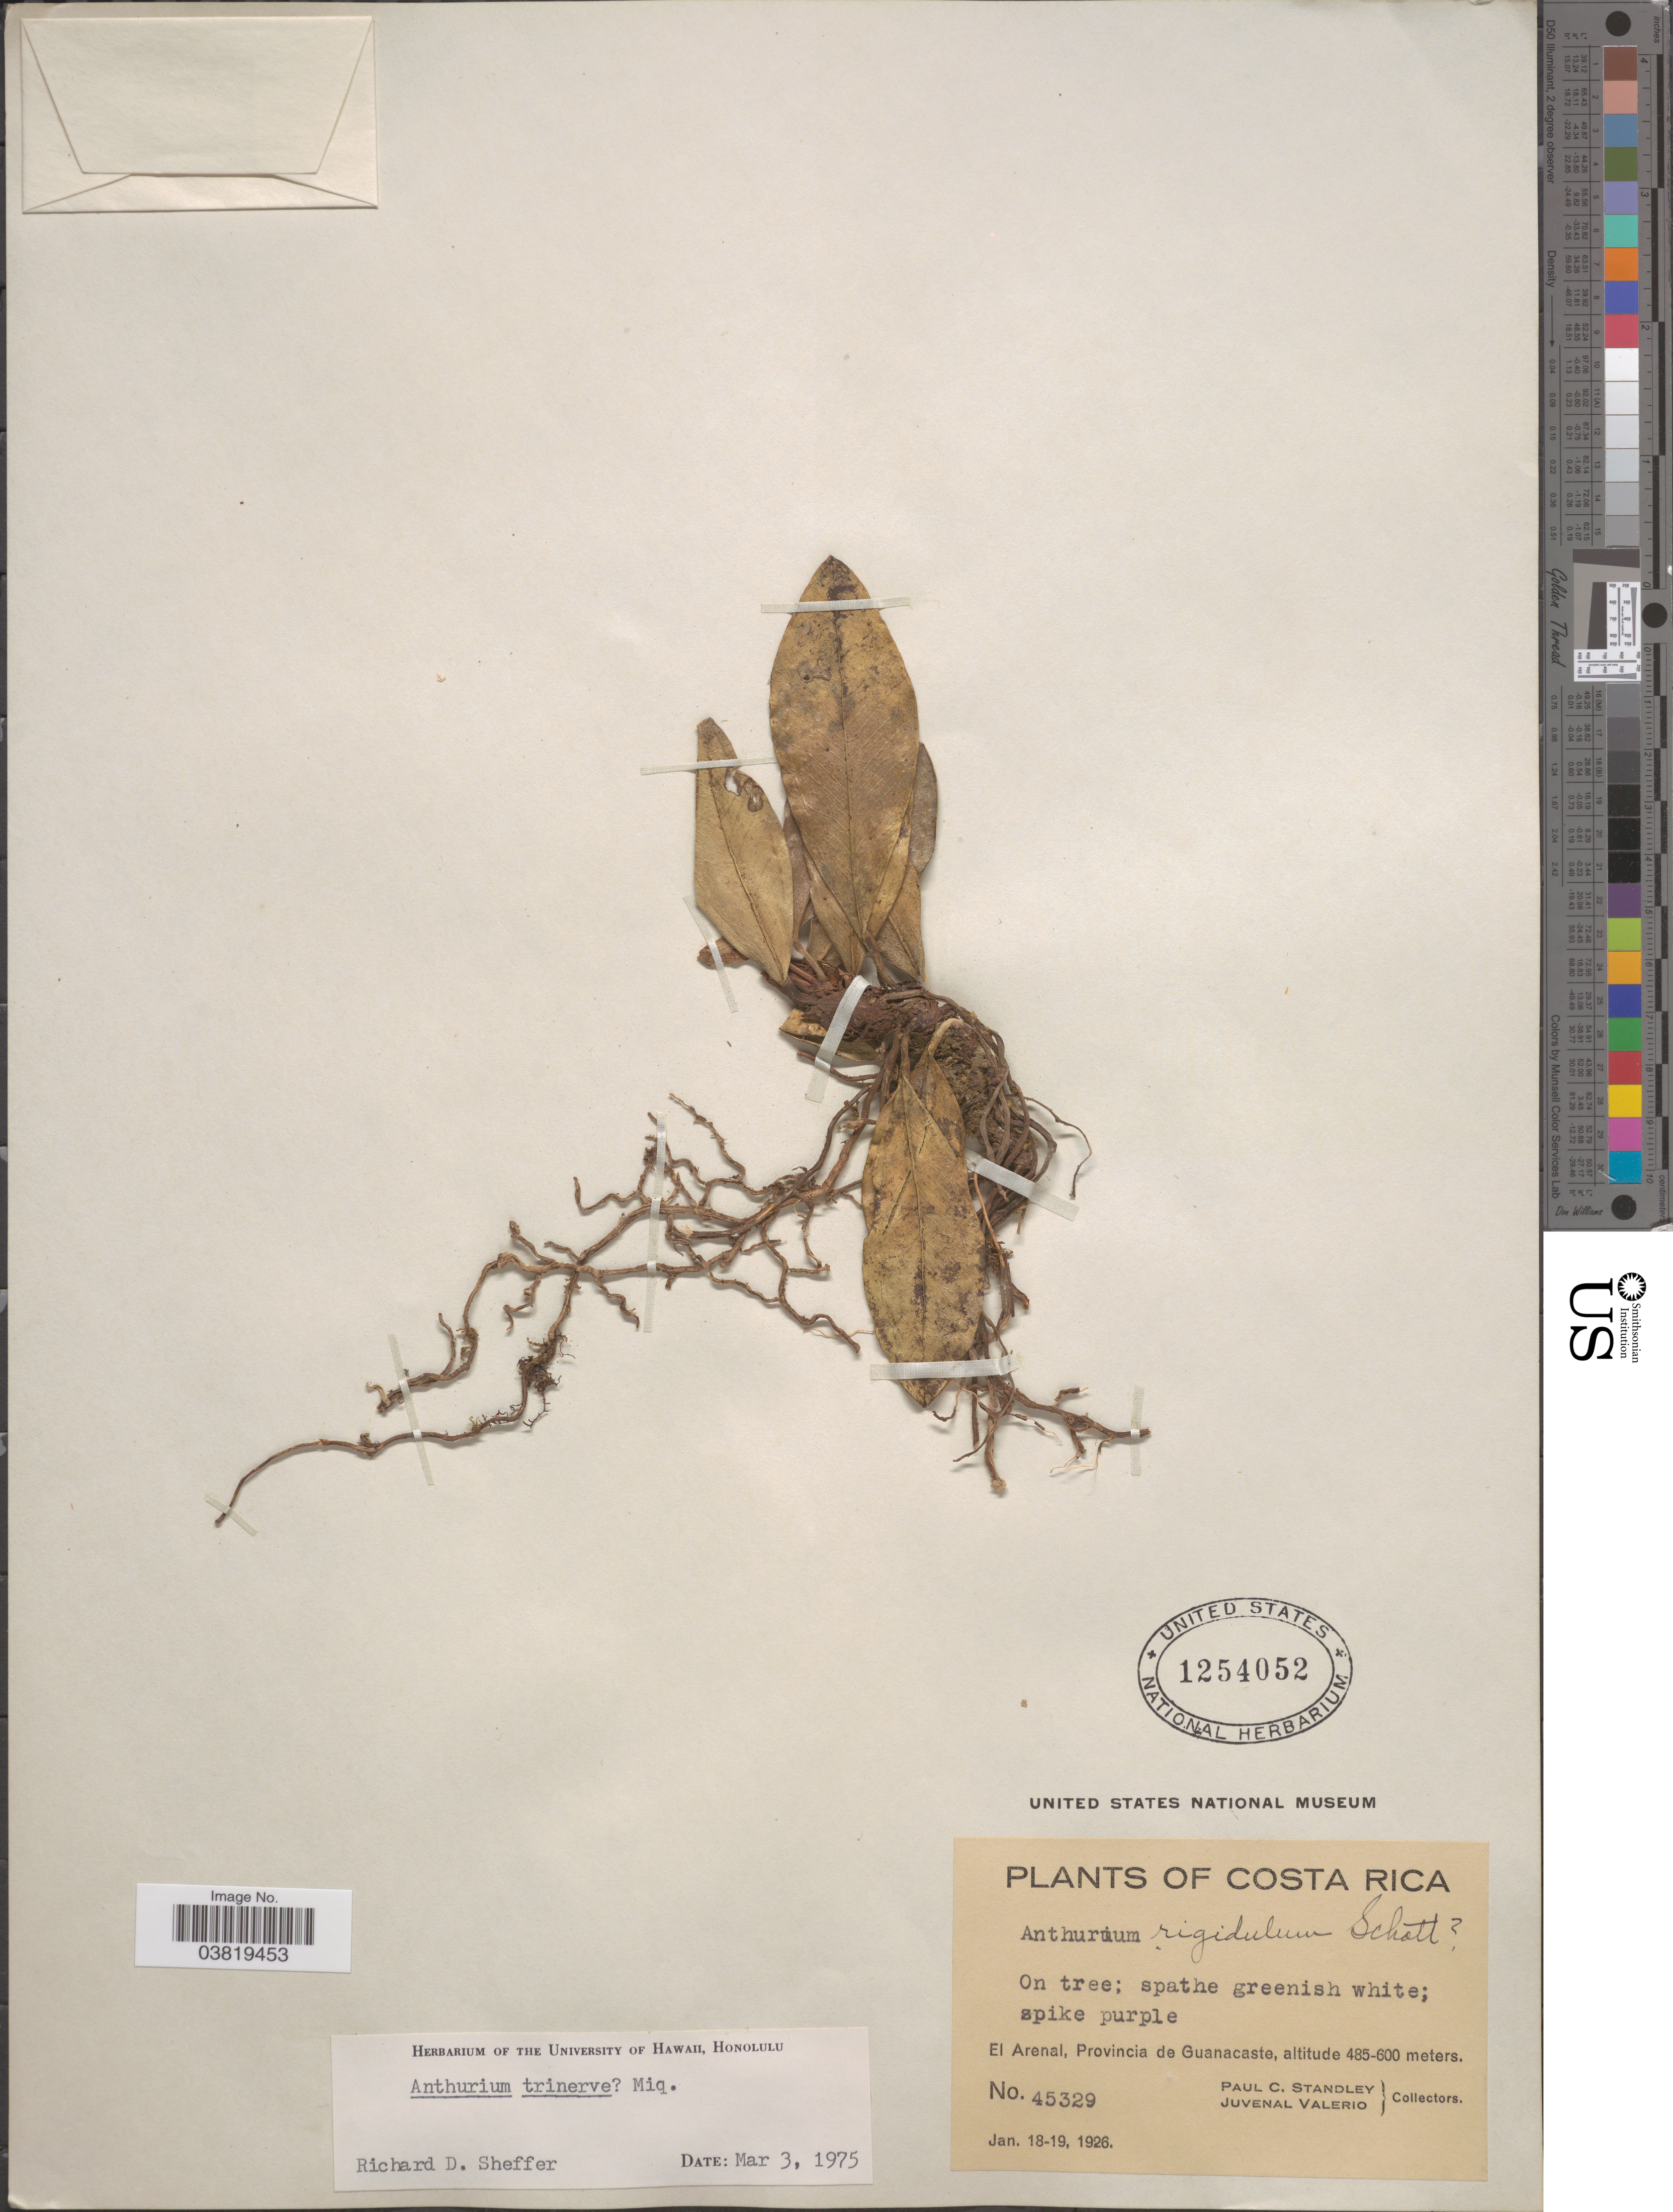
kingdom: Plantae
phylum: Tracheophyta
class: Liliopsida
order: Alismatales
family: Araceae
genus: Anthurium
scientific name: Anthurium trinerve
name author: Miq.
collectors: P. C. Standley & J. Valerio R.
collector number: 45329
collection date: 1926-01-18/1926-01-19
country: Costa Rica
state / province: Guanacaste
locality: El Arenal.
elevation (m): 485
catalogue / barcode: US 1254052